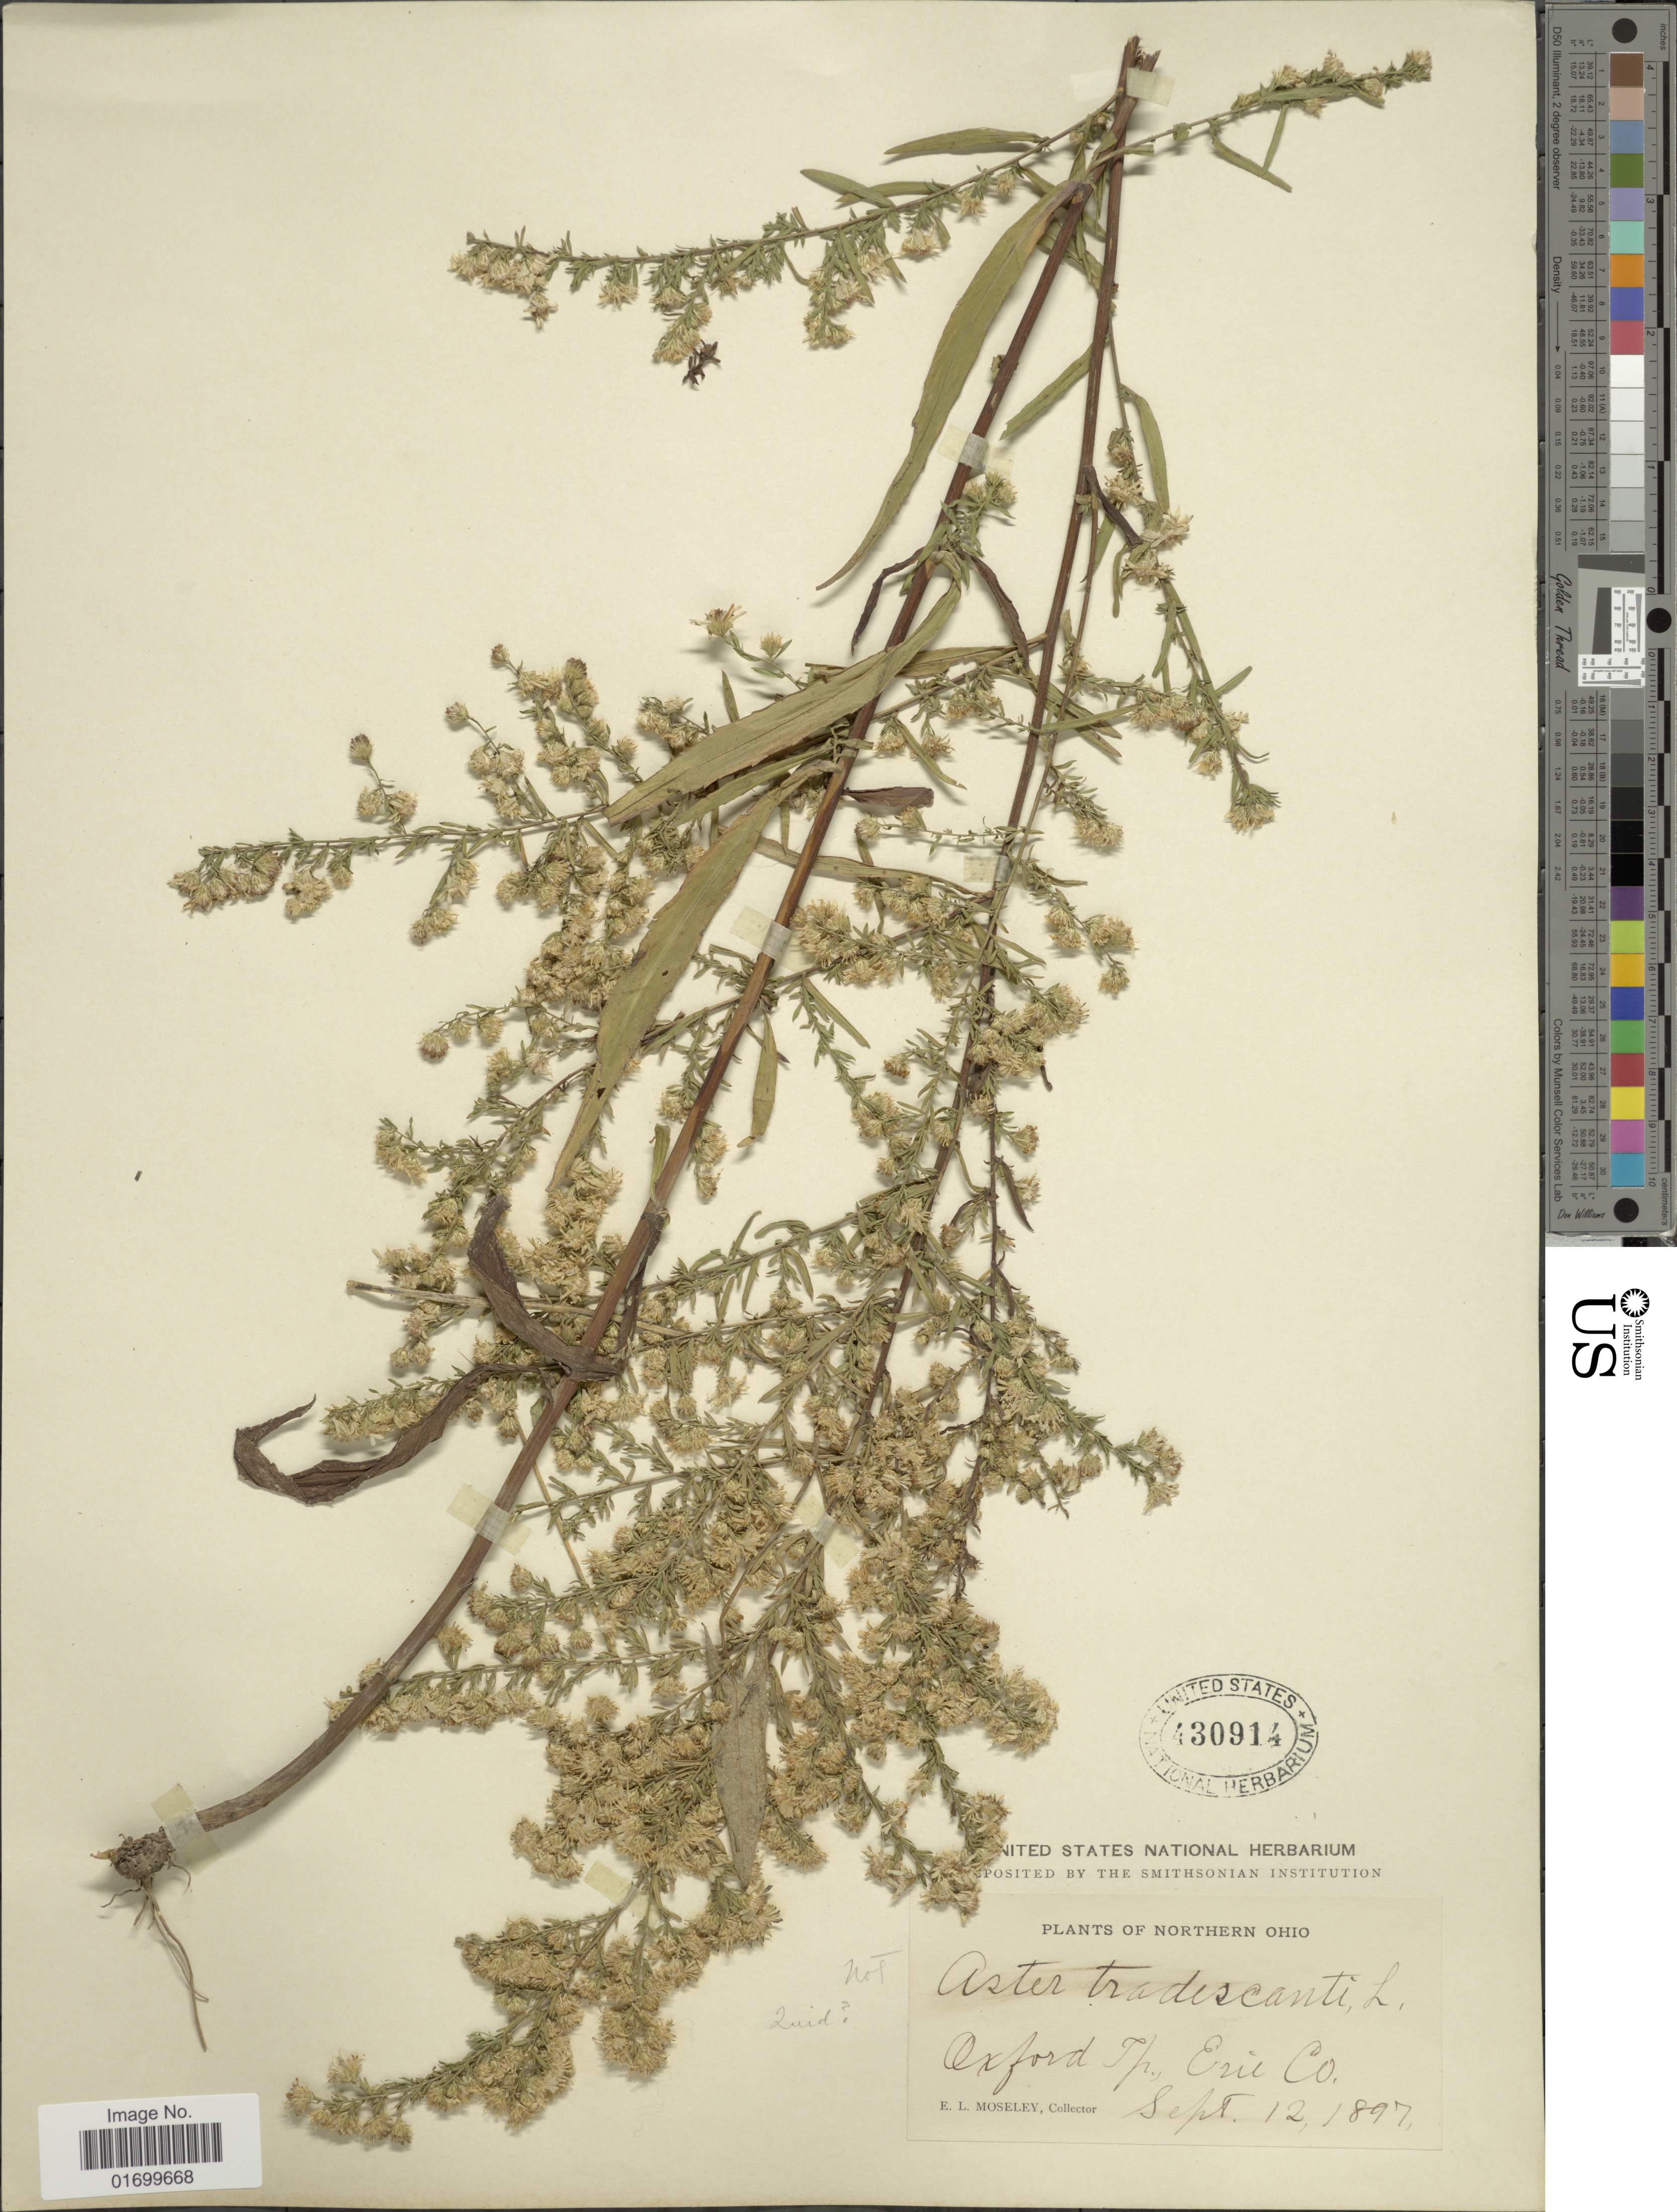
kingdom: Plantae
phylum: Tracheophyta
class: Magnoliopsida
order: Asterales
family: Asteraceae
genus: Symphyotrichum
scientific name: Symphyotrichum tradescanti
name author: (L.) G.L. Nesom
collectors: E. Moseley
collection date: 1897-09-12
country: United States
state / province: Ohio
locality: Northern Ohio, Oxford Tp., Erie Co.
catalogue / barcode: US 430914